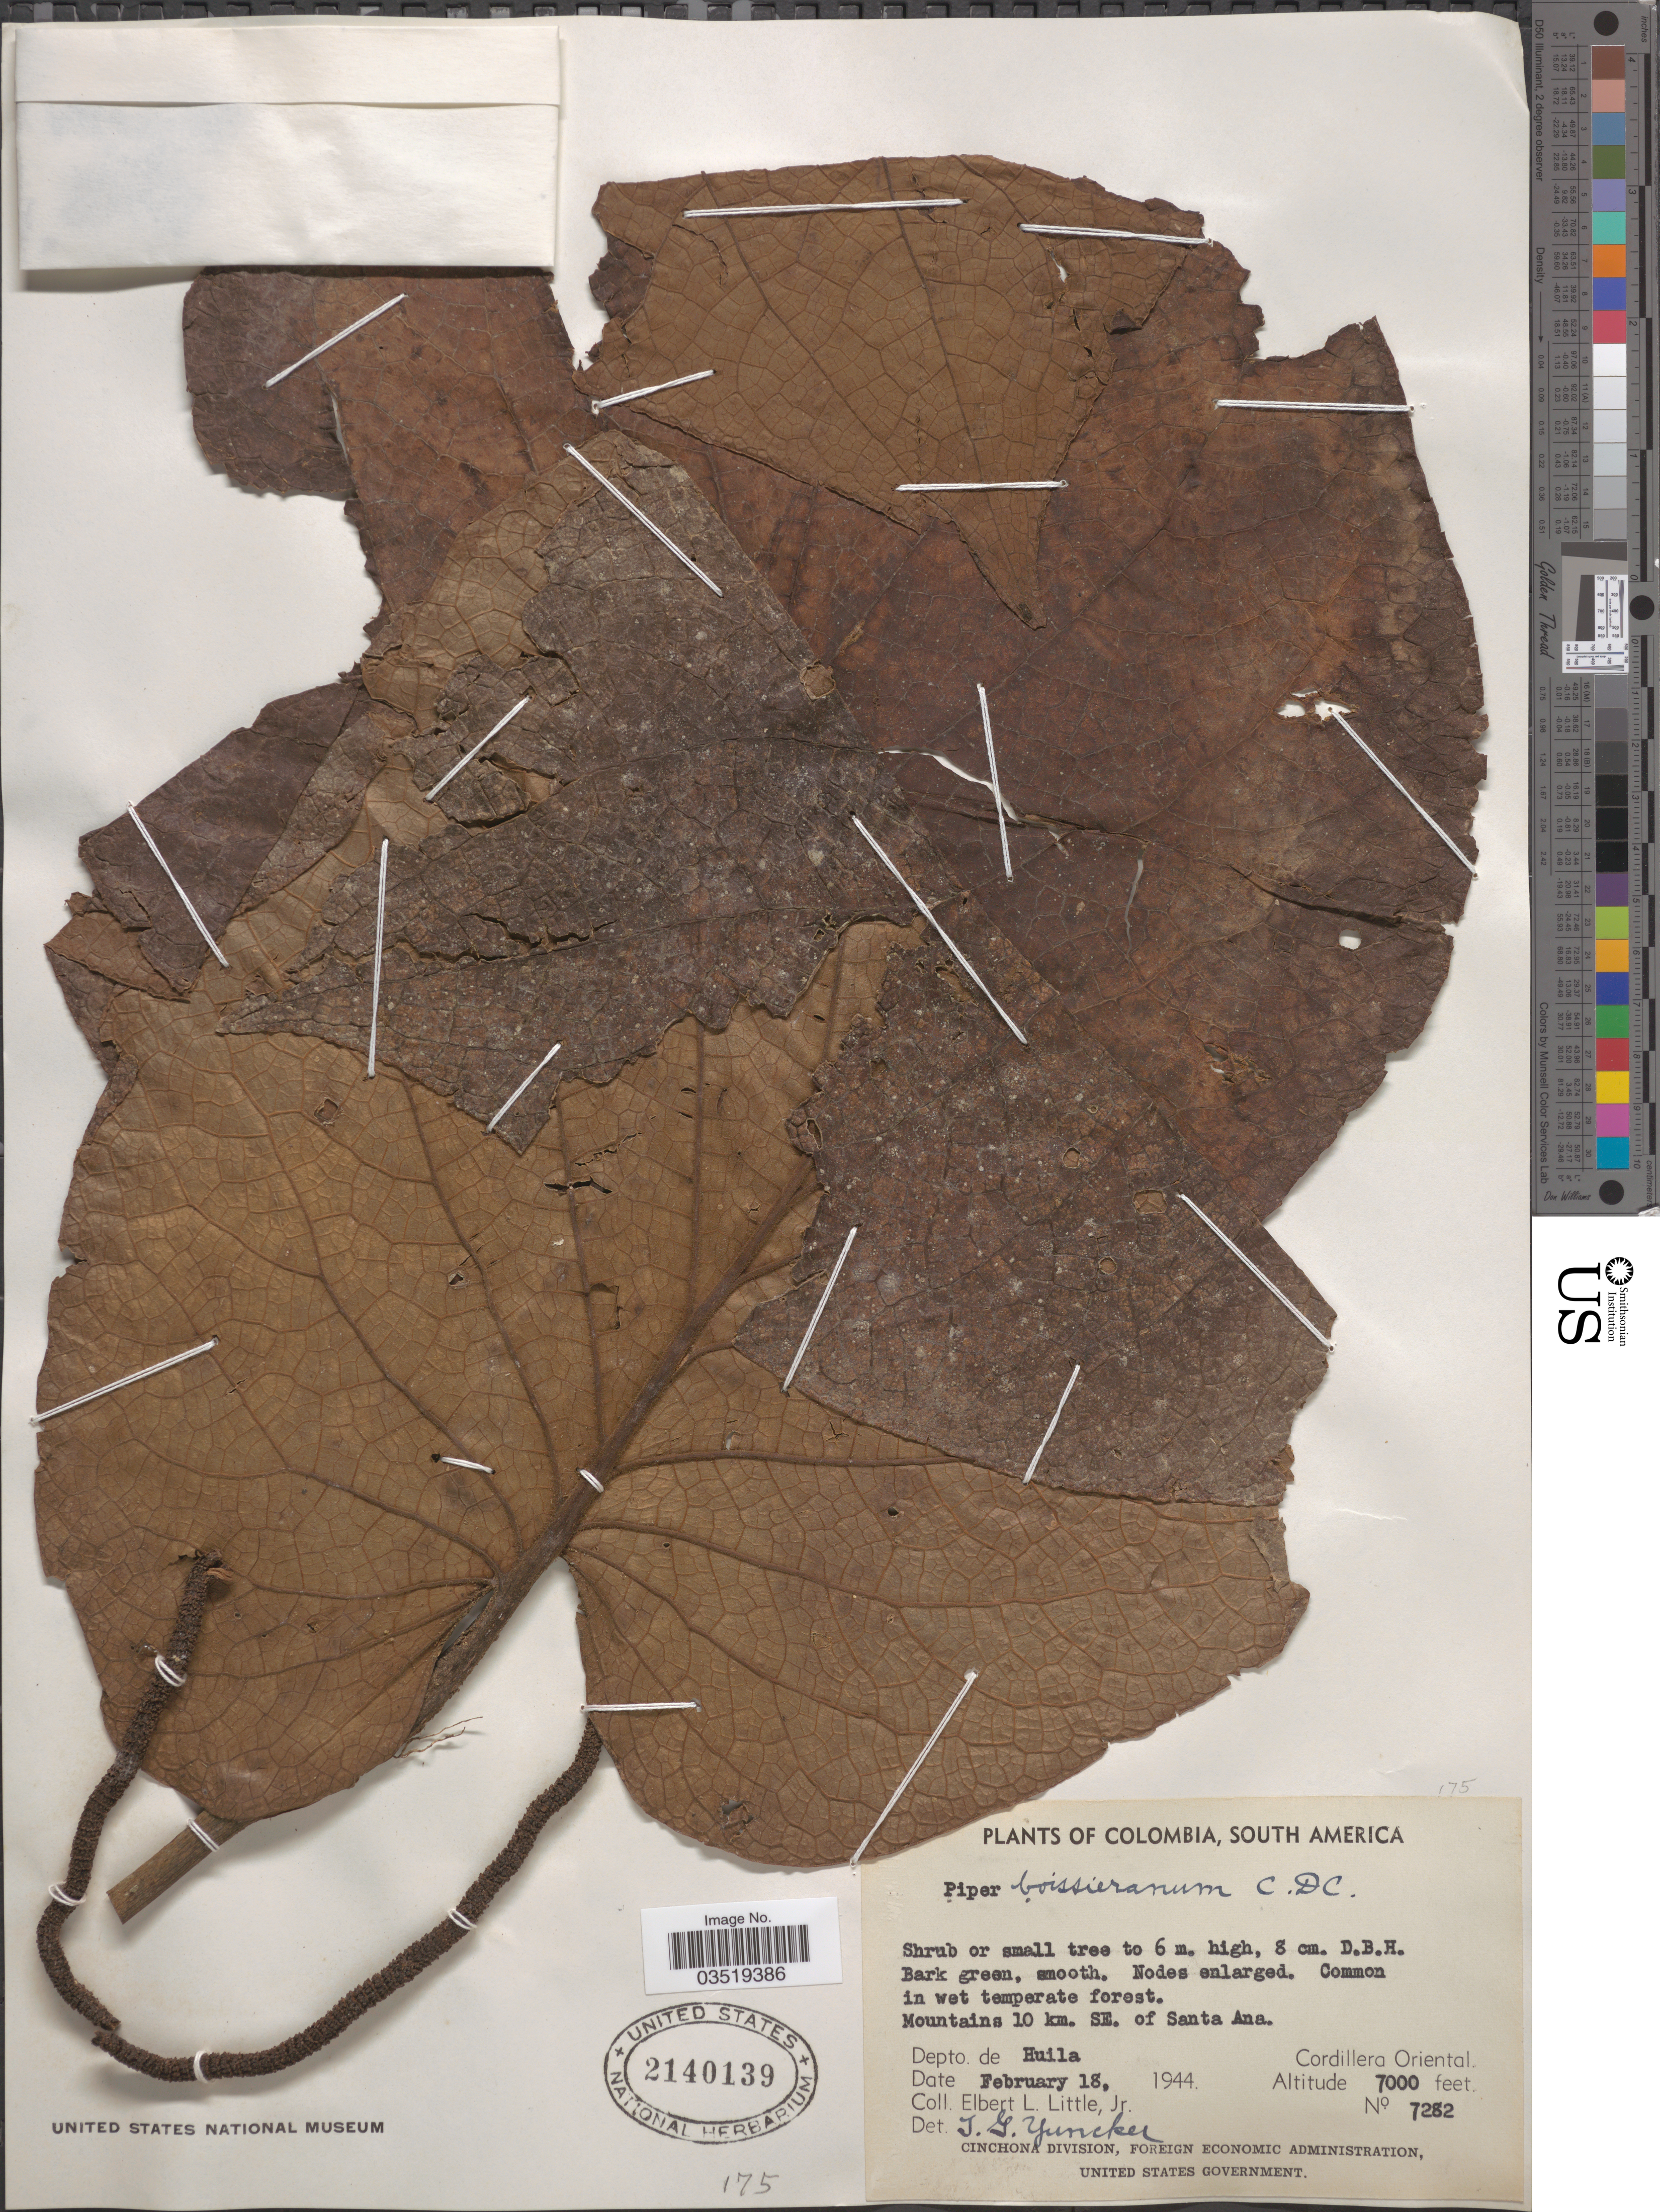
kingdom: Plantae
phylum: Tracheophyta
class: Magnoliopsida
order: Piperales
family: Piperaceae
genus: Piper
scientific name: Piper boissierianum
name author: C. DC.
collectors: E. L. Little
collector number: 7282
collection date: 1944-02-18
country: Colombia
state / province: Huila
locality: Mountains 10 km. SE. of Santa Ana. Depto. de Huila. Cordillera Oriental.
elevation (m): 2134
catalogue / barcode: US 2140139